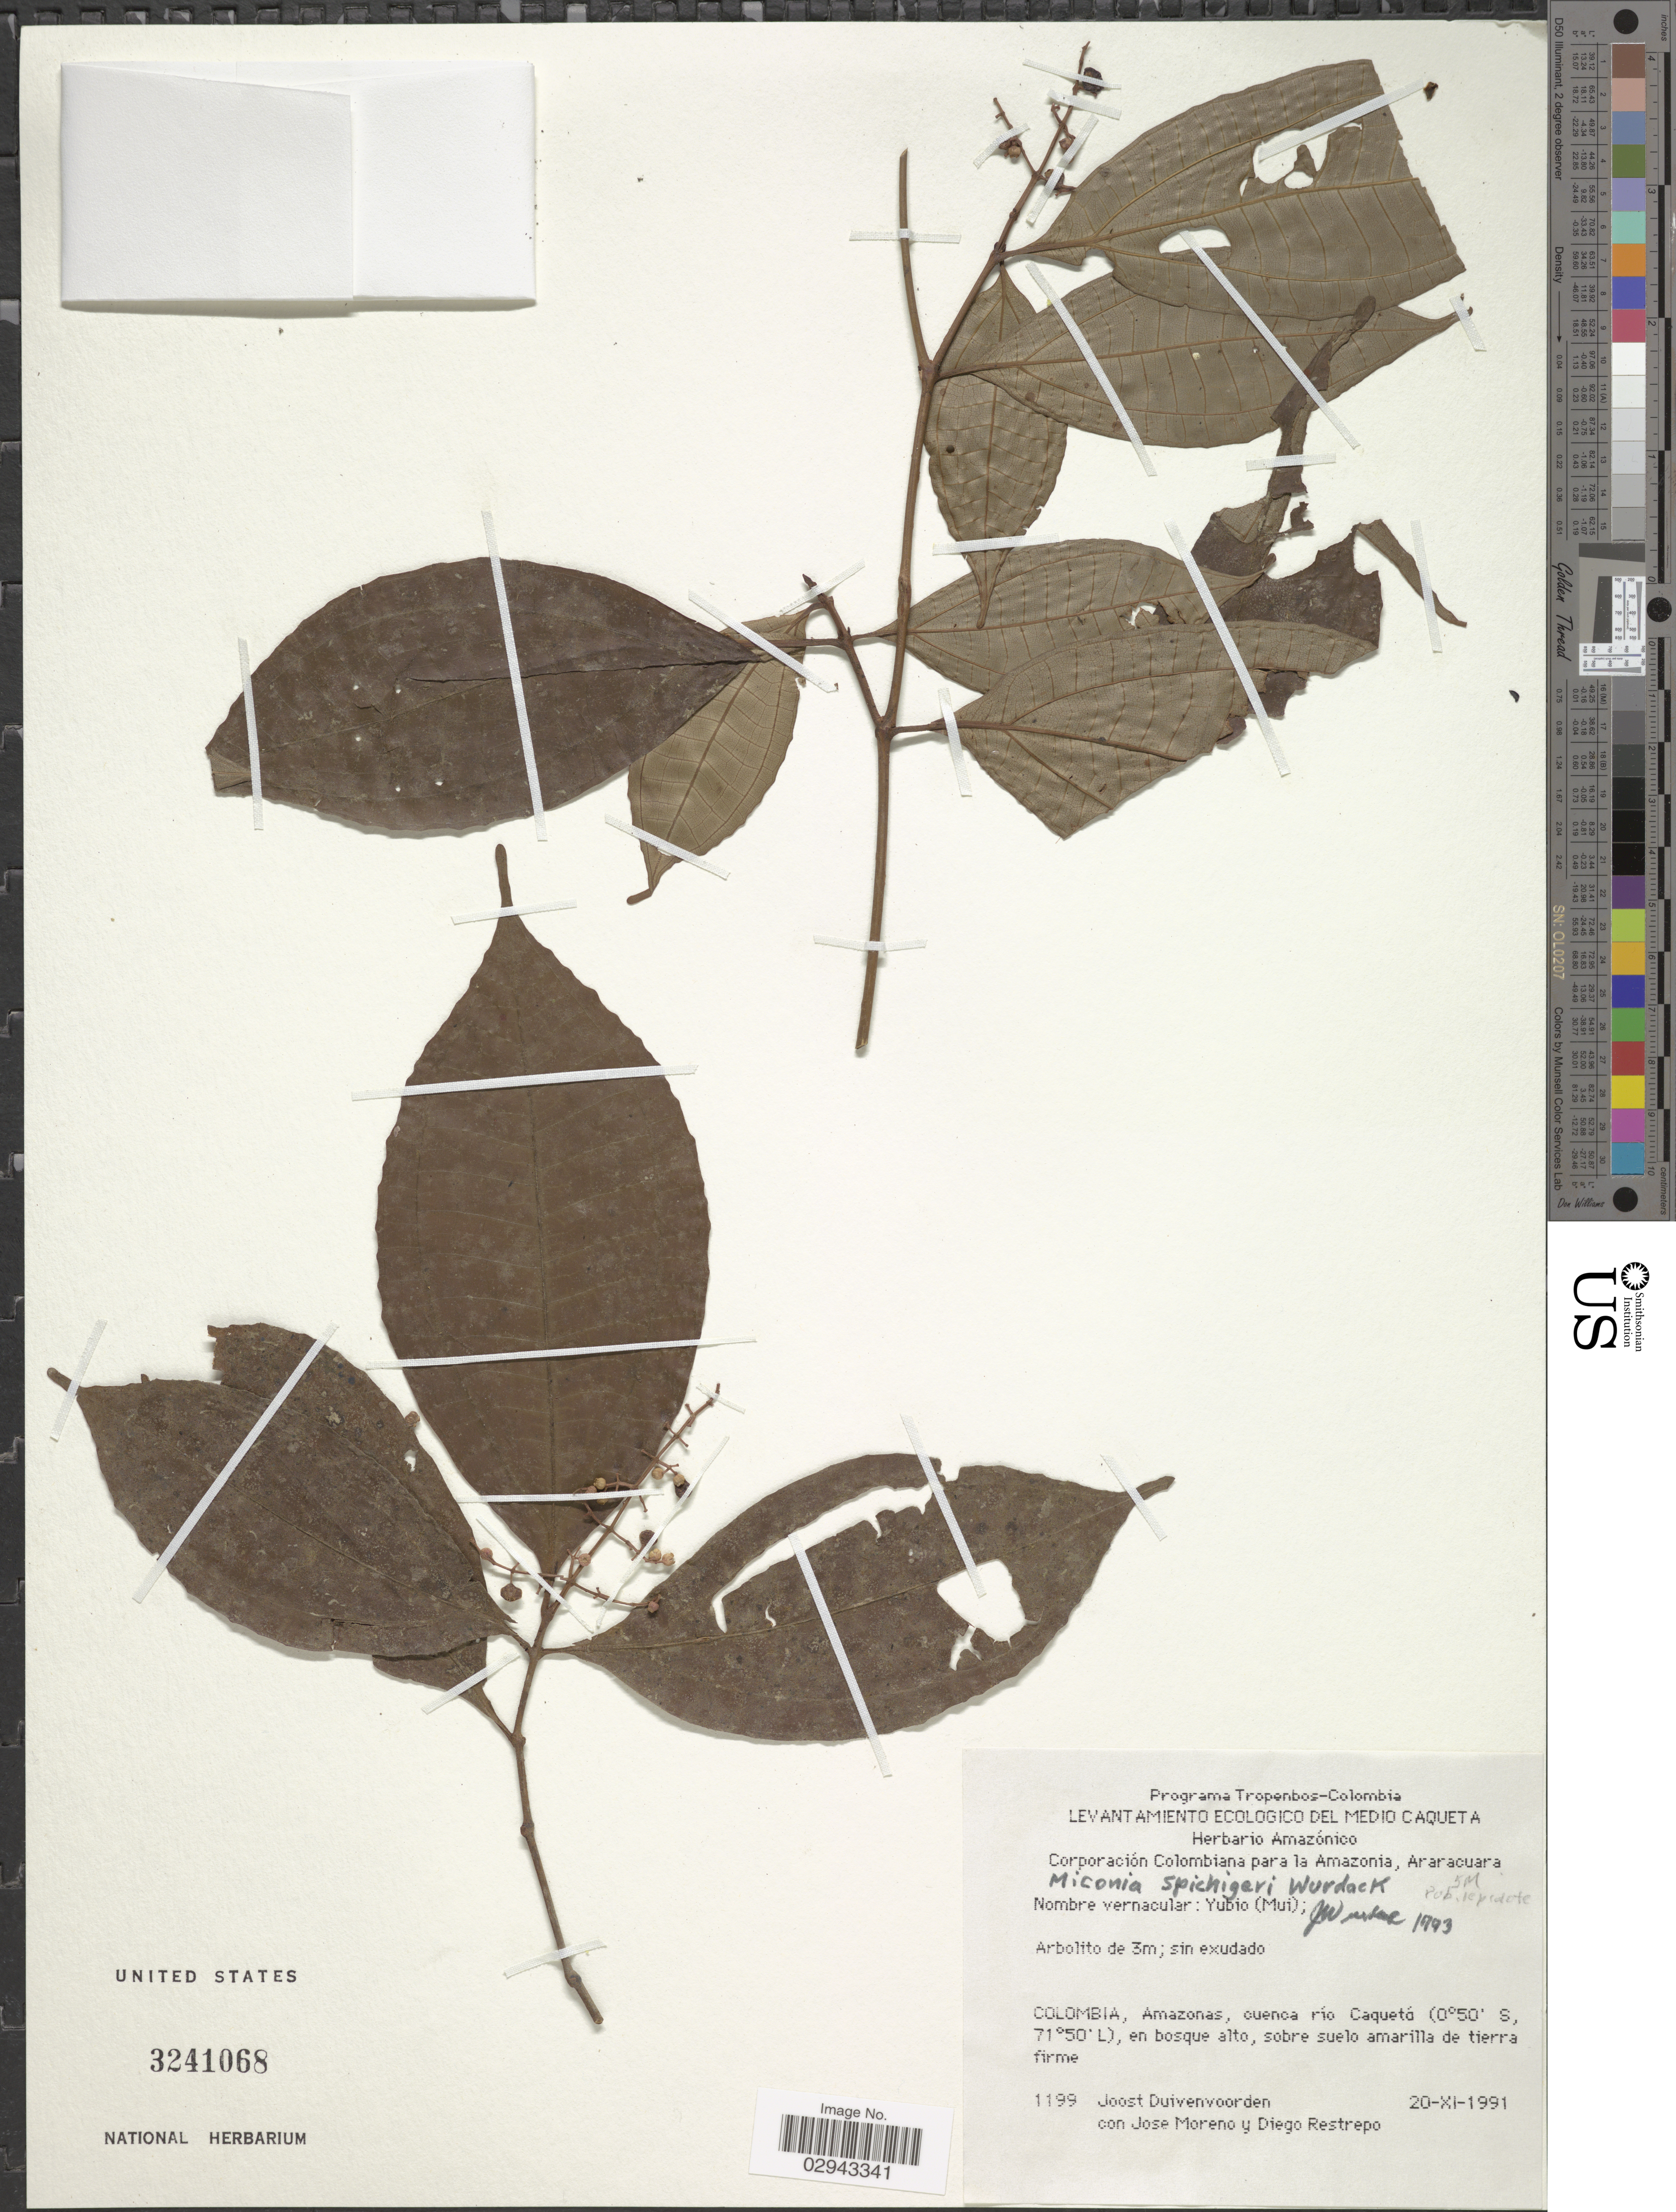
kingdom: Plantae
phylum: Tracheophyta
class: Magnoliopsida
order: Myrtales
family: Melastomataceae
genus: Miconia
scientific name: Miconia spichigeri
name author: Wurdack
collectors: J. Duivenvoorden, J. Moreno & D. Restrepo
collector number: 1199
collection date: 1991-11-20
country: Colombia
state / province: Amazônas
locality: Cuenca río Caquetá.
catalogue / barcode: US 3241068